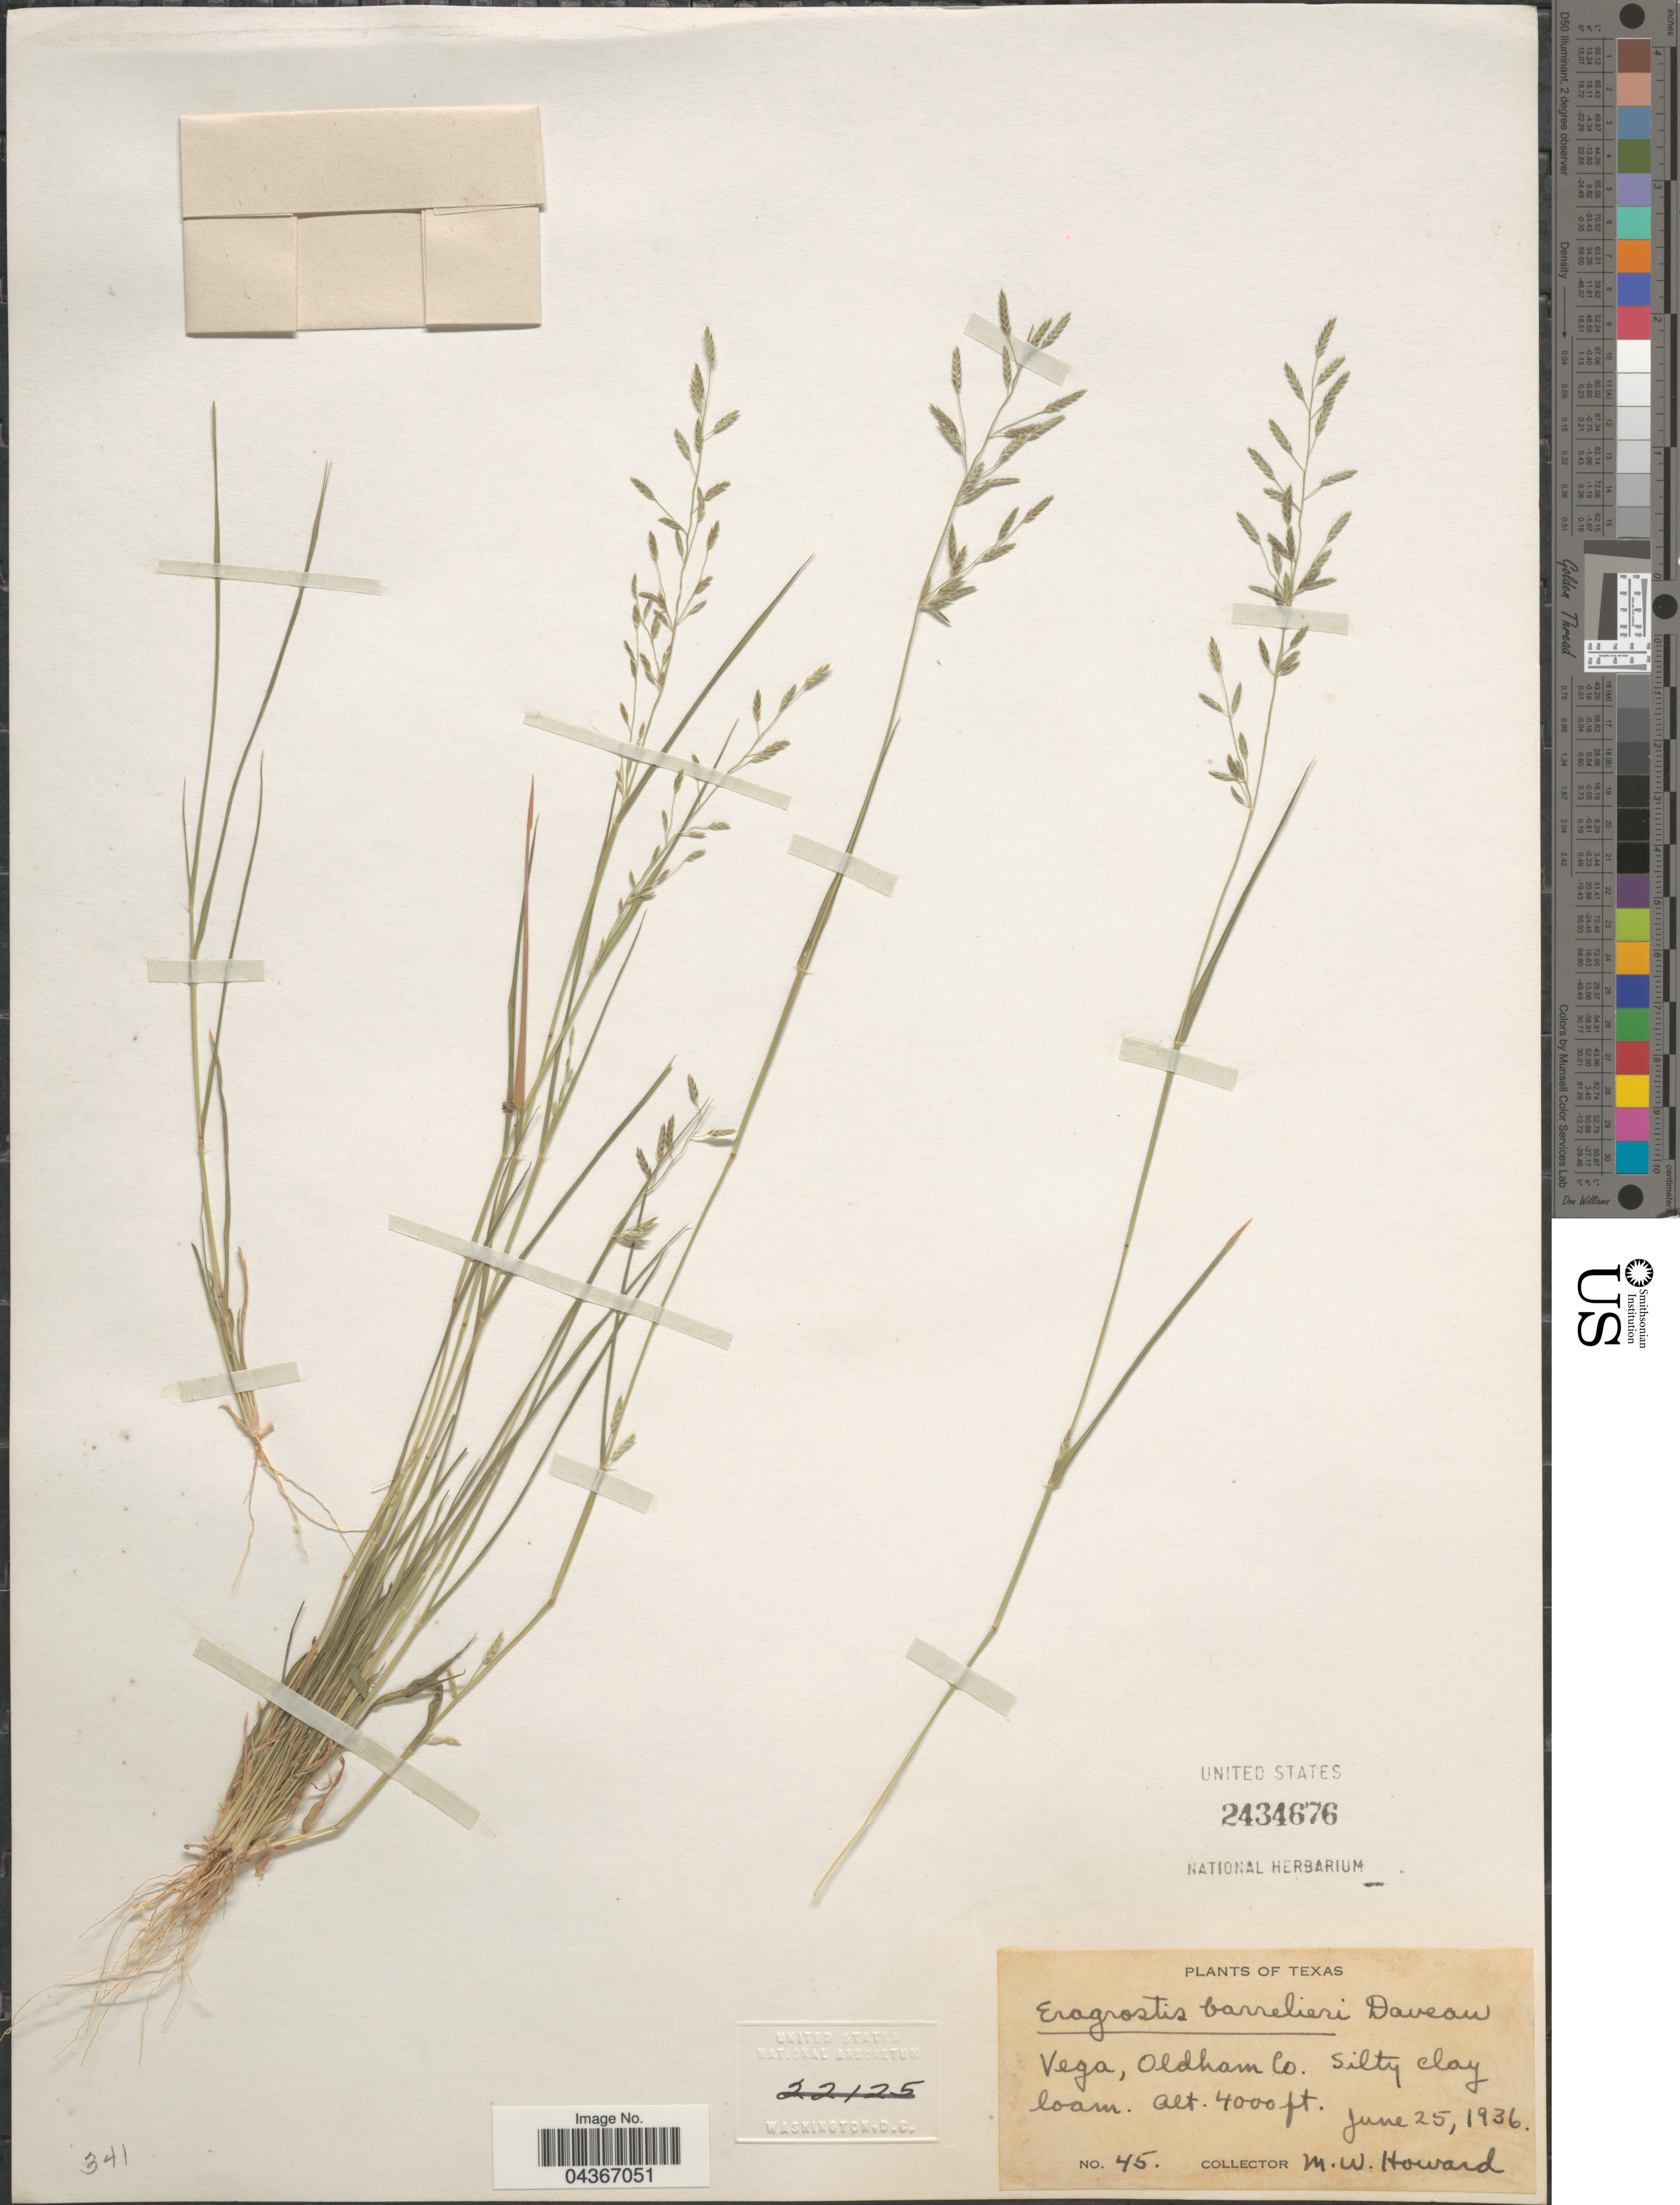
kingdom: Plantae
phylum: Tracheophyta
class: Liliopsida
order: Poales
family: Poaceae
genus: Eragrostis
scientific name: Eragrostis barrelieri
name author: Daveau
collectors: M. Howard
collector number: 45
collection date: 1936-06-25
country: United States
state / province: Texas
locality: Vega, Oldham Co.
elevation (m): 1219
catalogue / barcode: US 2434676